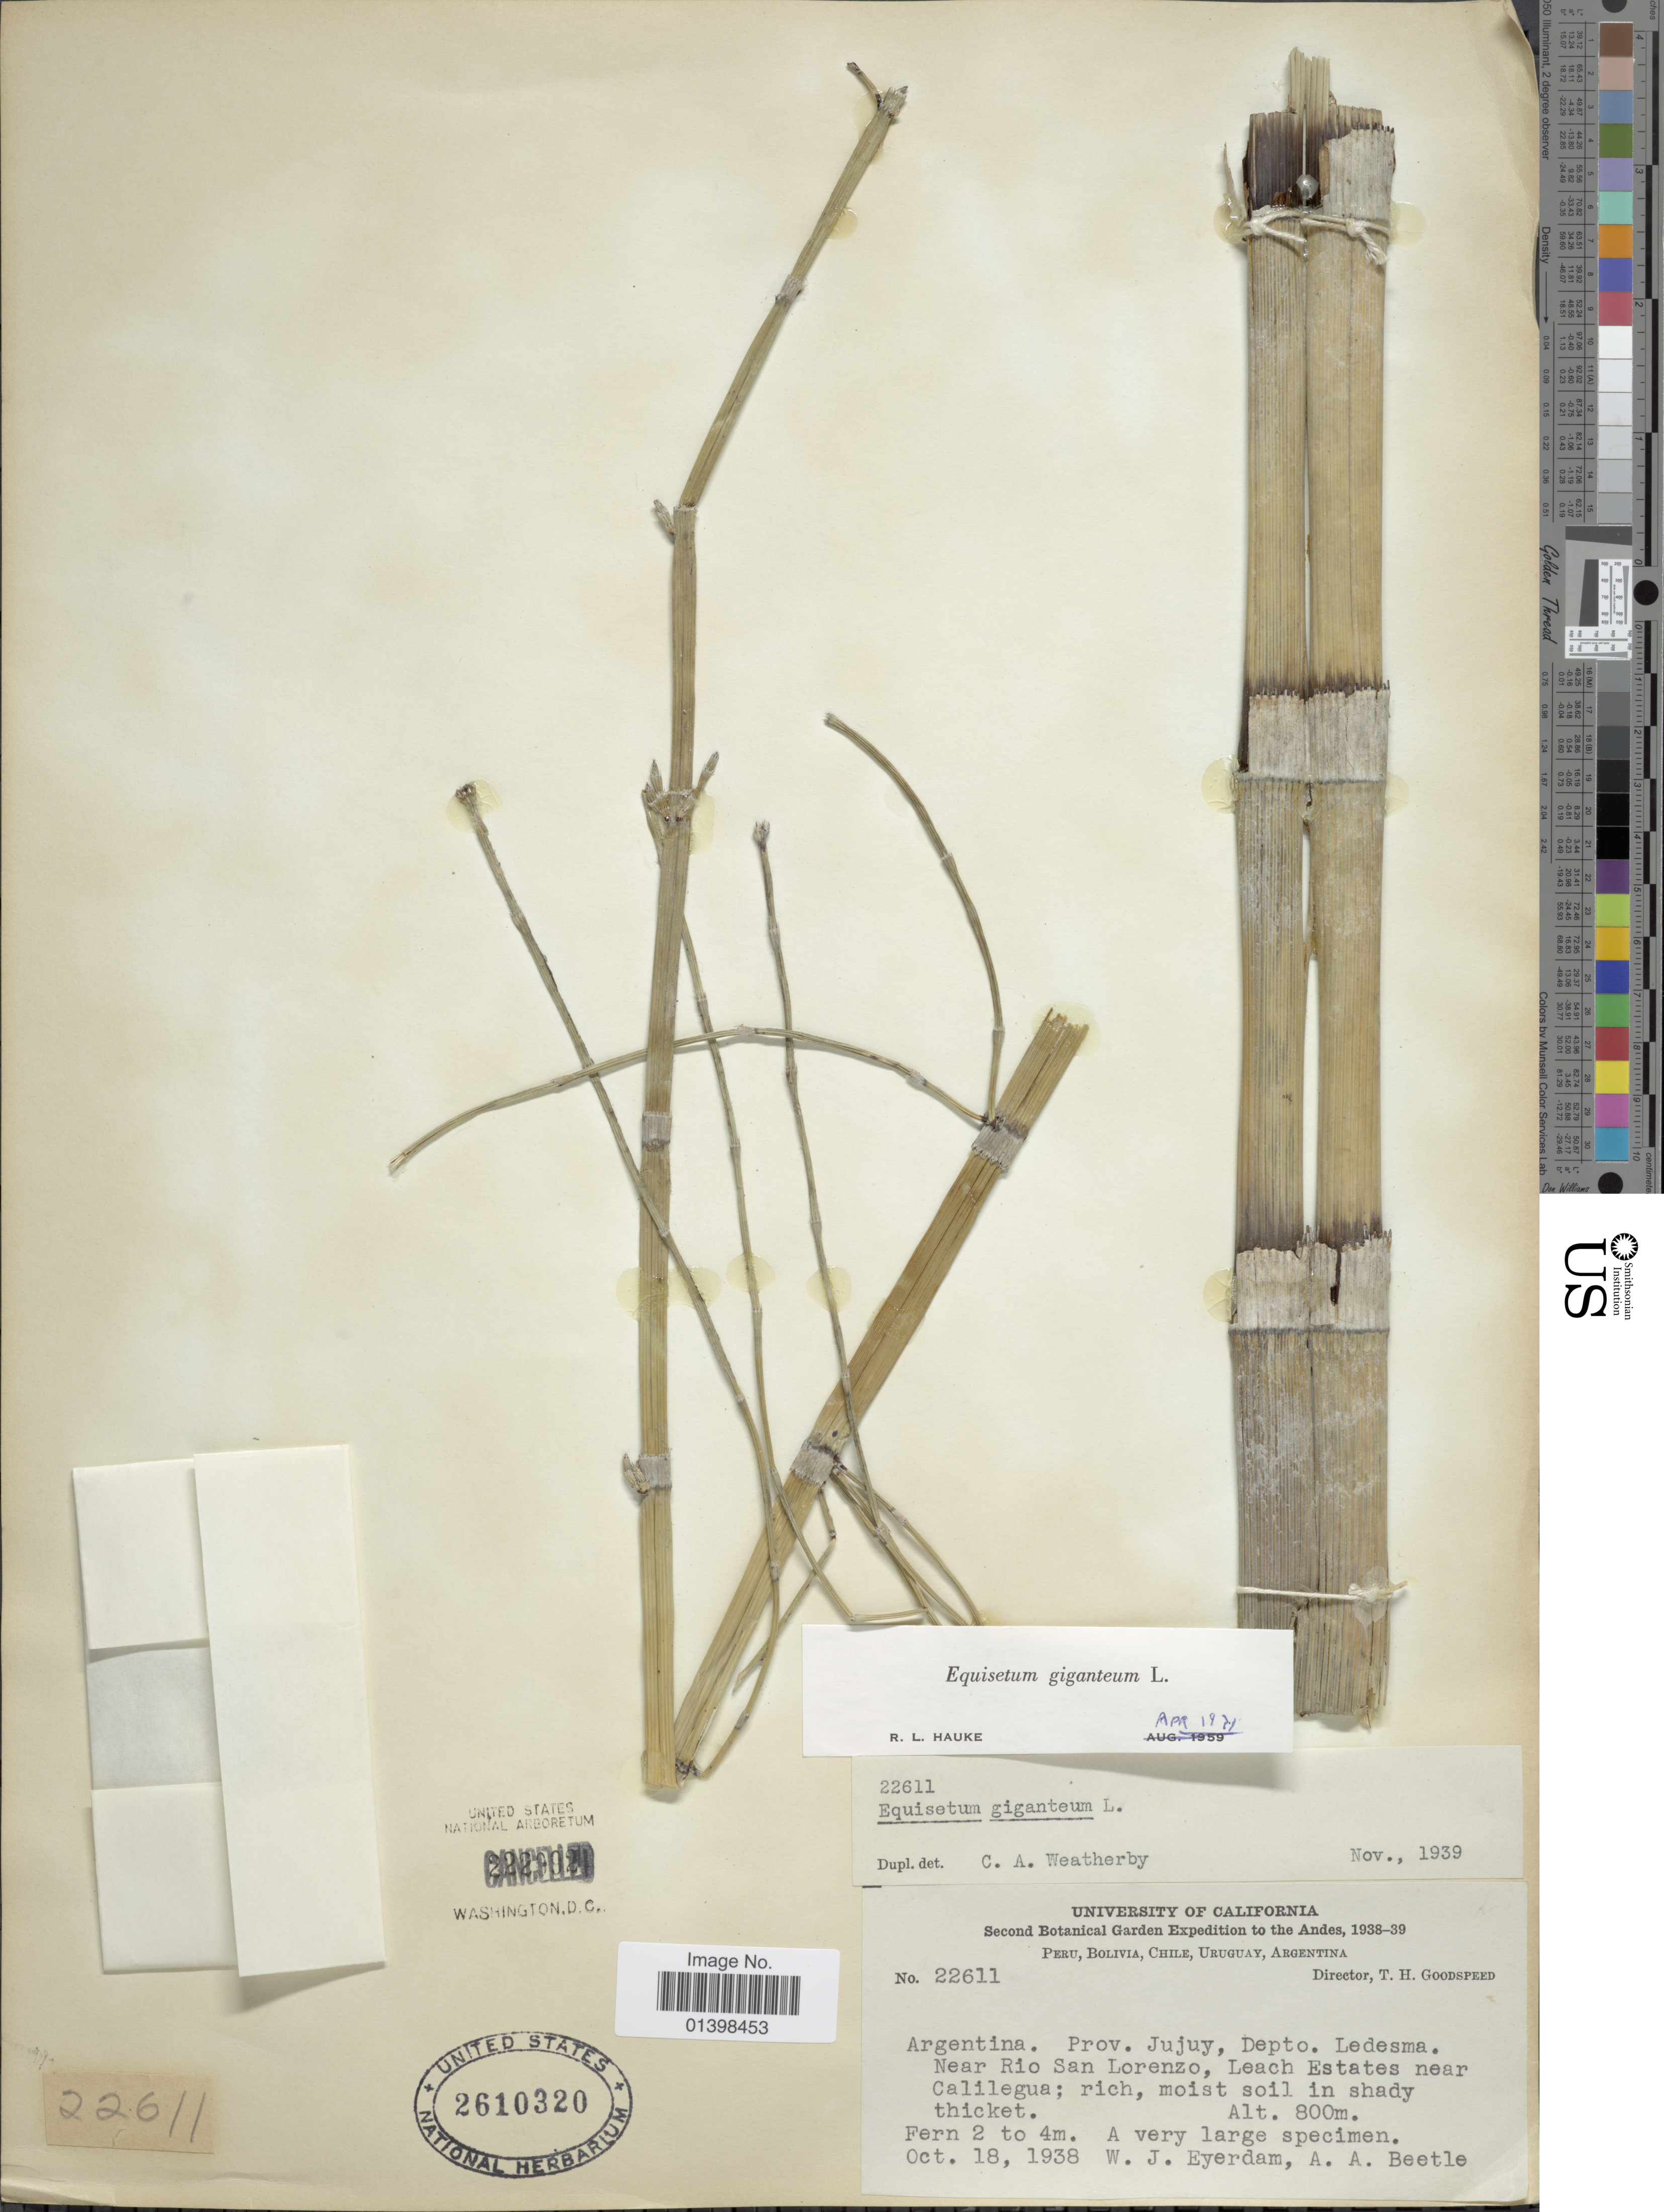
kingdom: Plantae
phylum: Tracheophyta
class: Polypodiopsida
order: Equisetales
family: Equisetaceae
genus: Equisetum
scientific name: Equisetum giganteum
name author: L.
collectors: W. J. Eyerdam & A. A. Beetle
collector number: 22611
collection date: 1938-10-18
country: Argentina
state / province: Jujuy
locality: Ledesma, Near Rio San Lorenzo, Leach Estates near Calilegua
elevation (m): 800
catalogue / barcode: US 2610320